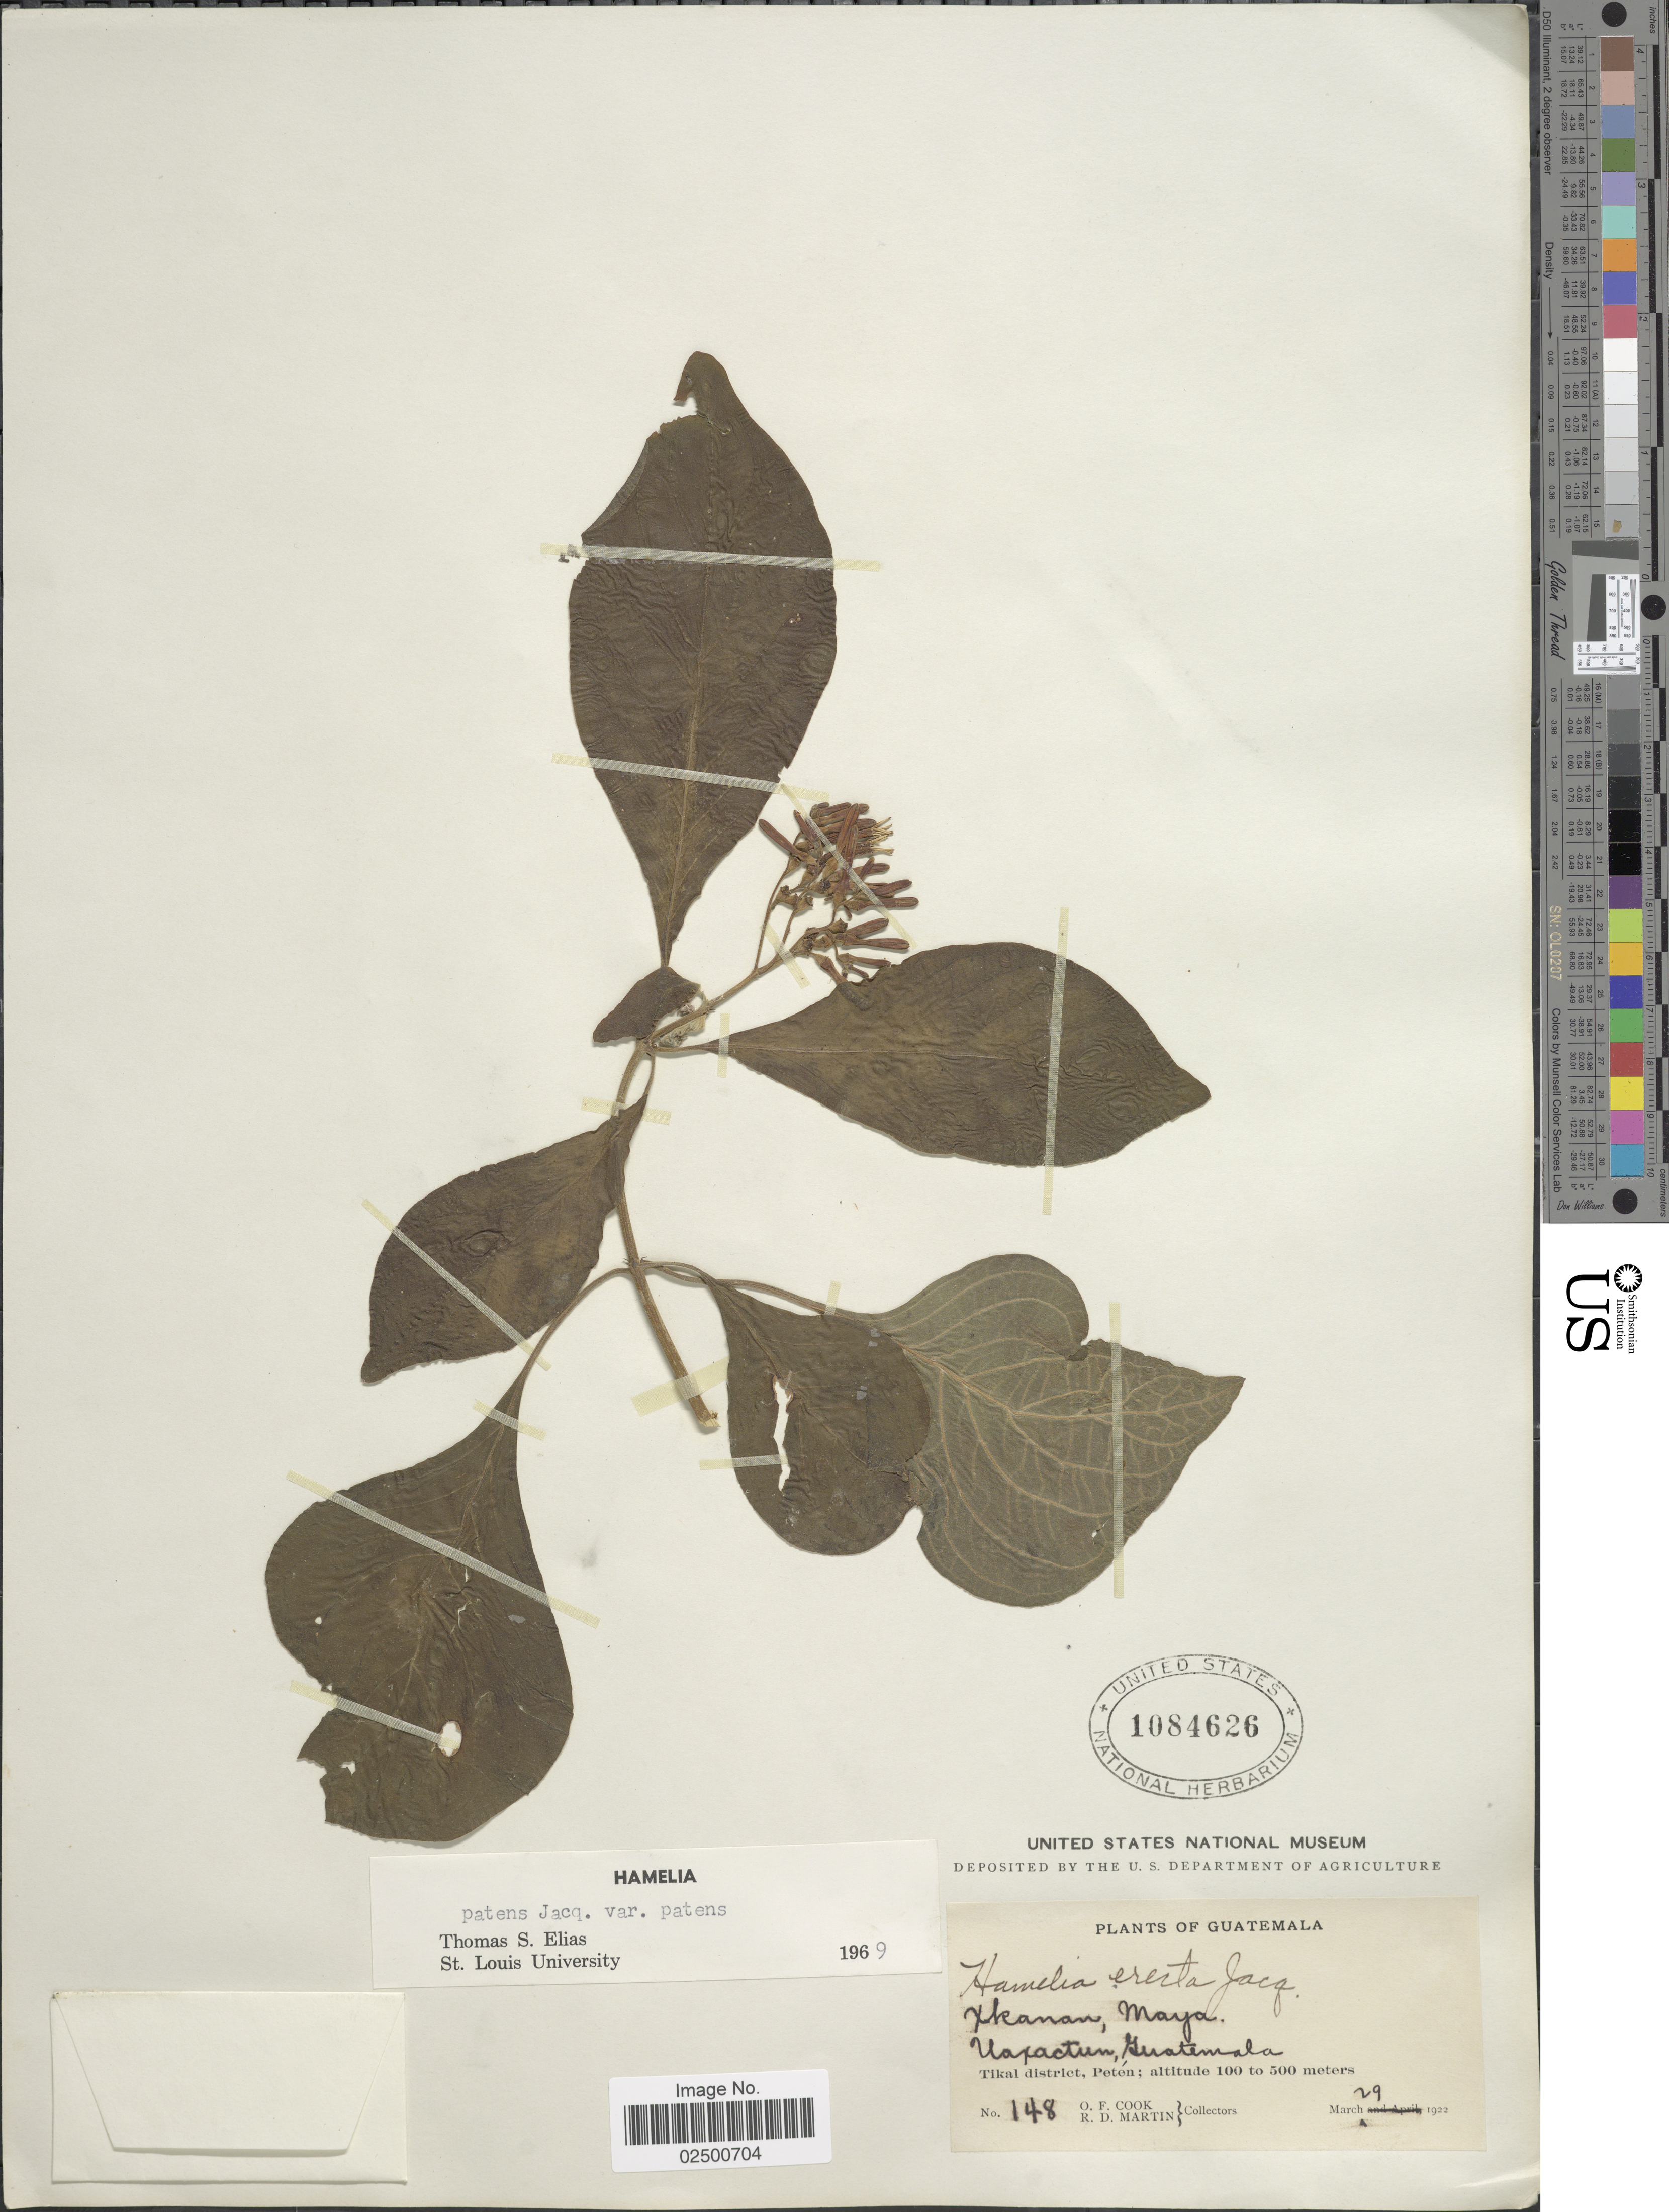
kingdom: Plantae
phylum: Tracheophyta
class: Magnoliopsida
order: Gentianales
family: Rubiaceae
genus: Hamelia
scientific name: Hamelia patens var. patens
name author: Jacq.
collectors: O. F. Cook & R. D. Martin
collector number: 148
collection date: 1922-03-29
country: Guatemala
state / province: El Petén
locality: Ikanan, Maya. Uaxactun. Tikal district, Peten.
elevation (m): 100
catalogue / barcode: US 1084626